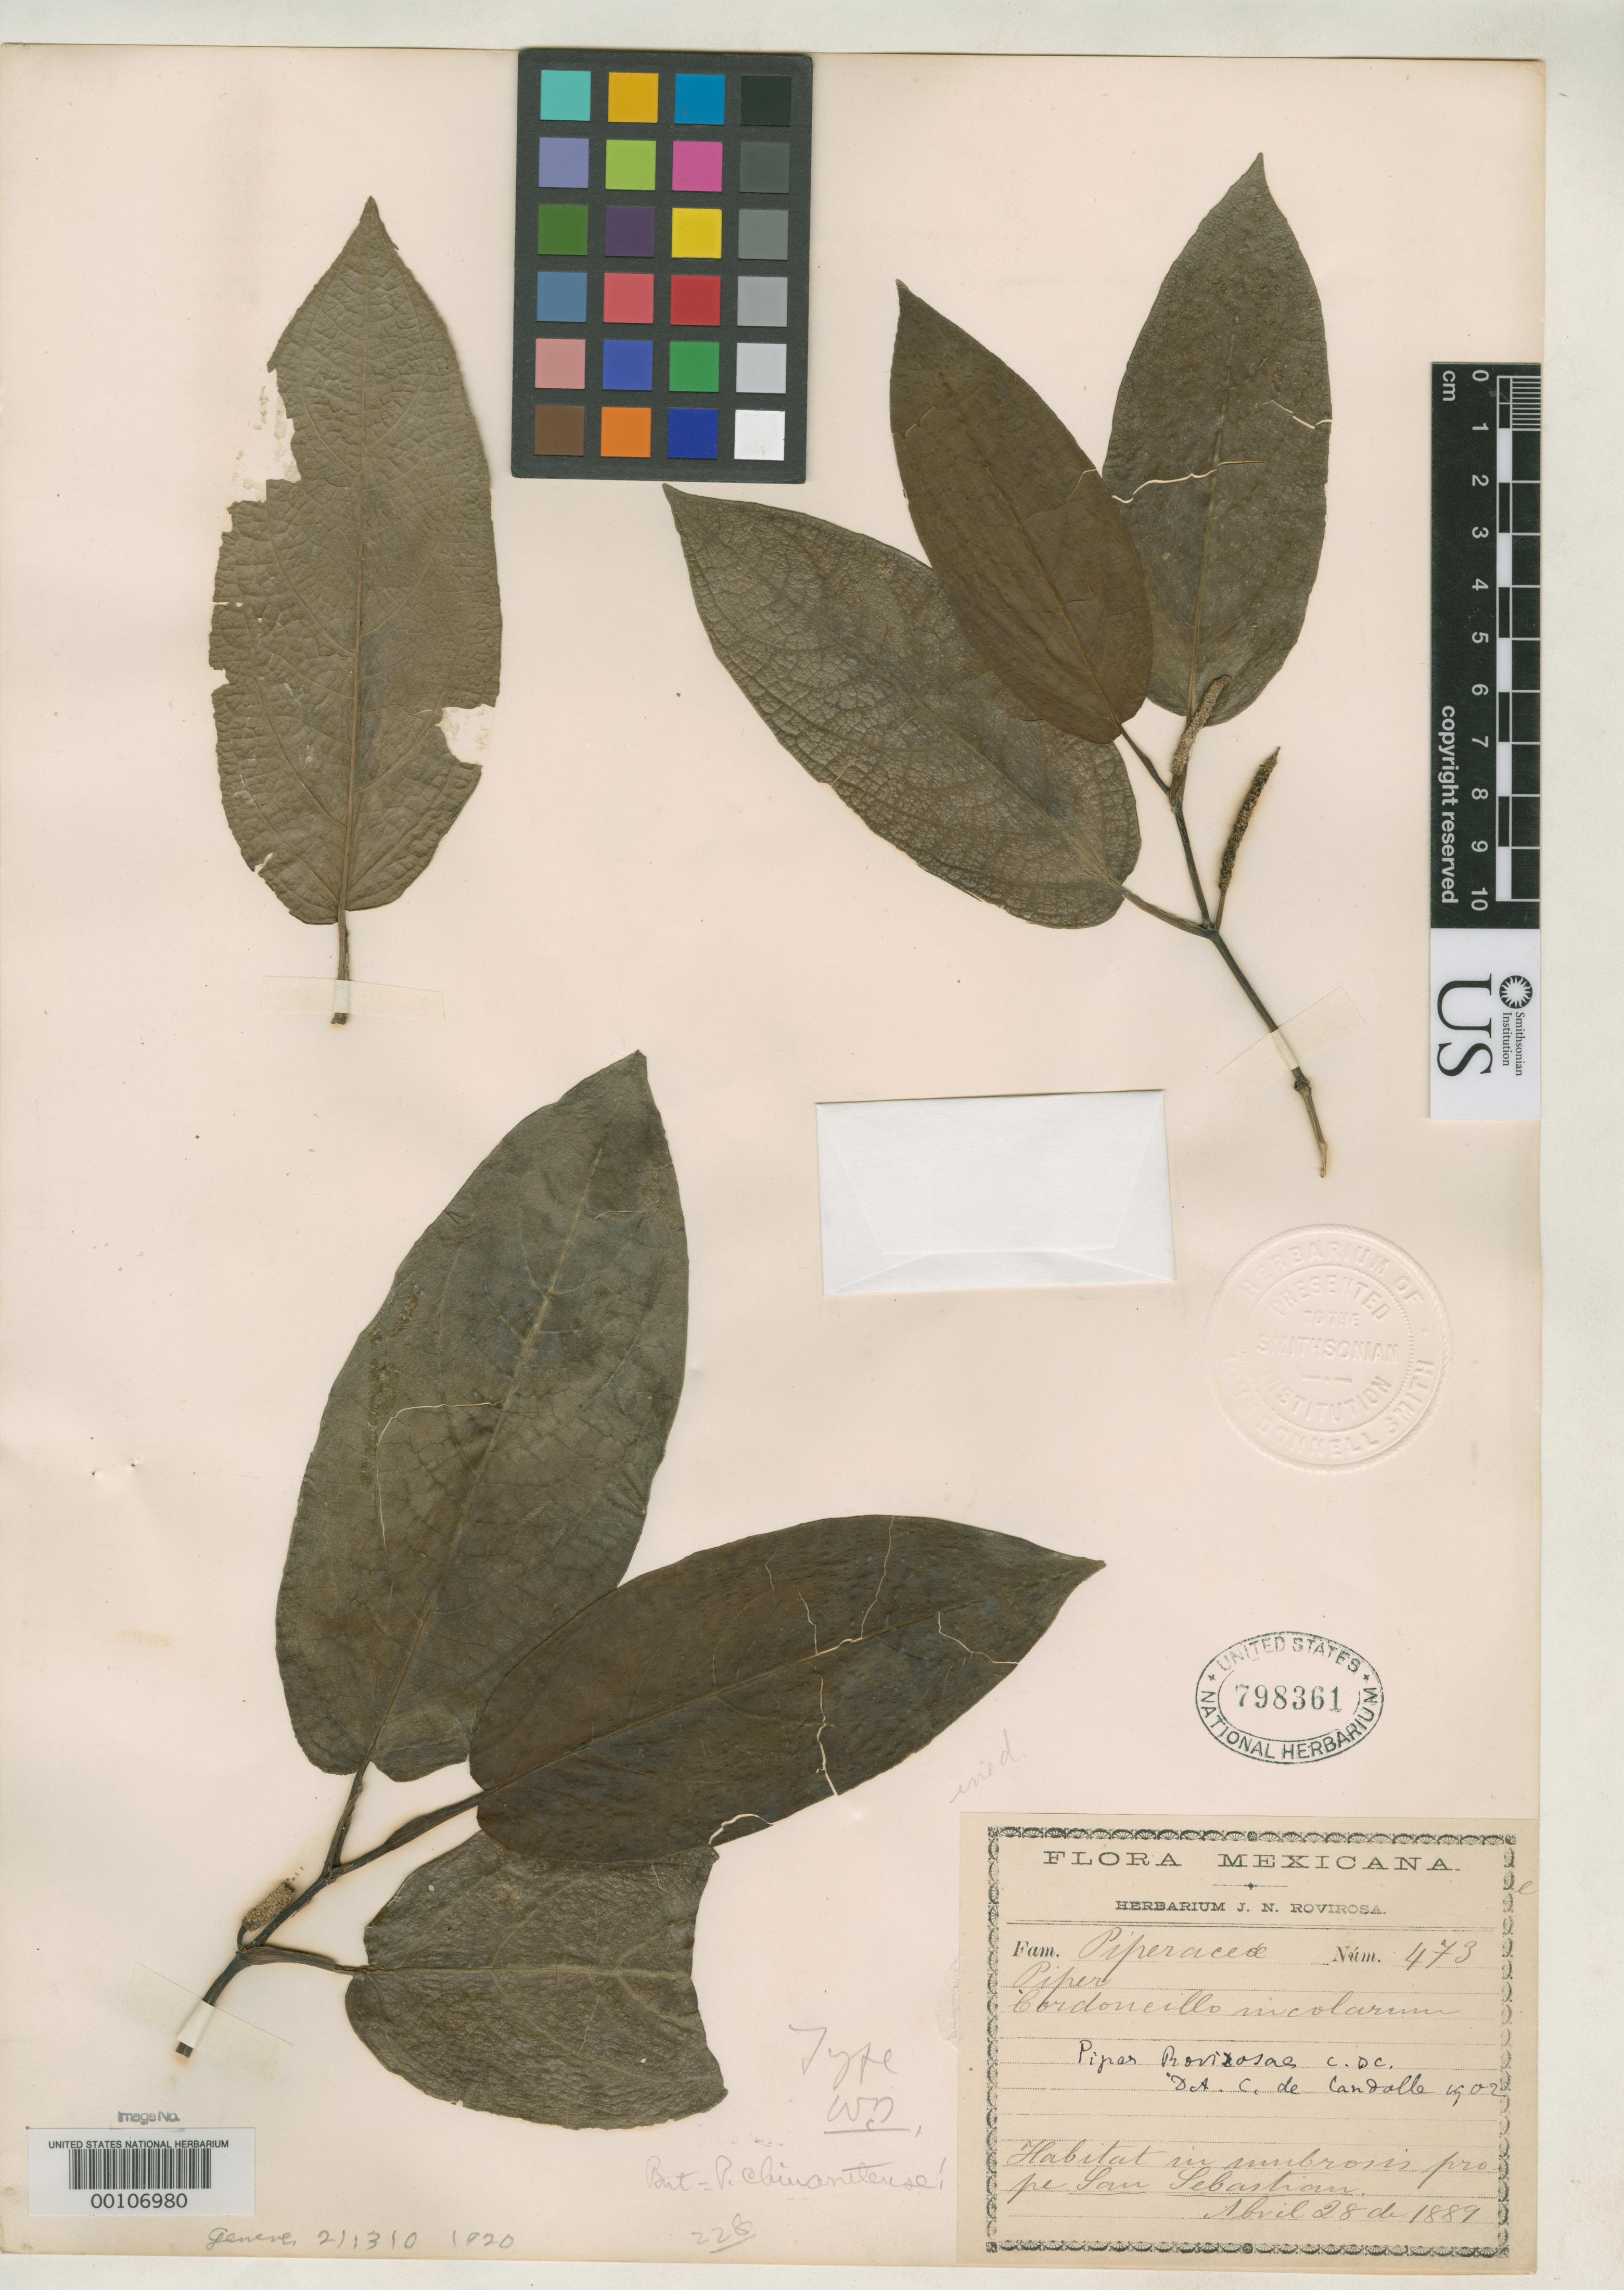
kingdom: Plantae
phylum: Tracheophyta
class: Magnoliopsida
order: Piperales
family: Piperaceae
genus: Piper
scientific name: Piper rovirosae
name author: C. DC.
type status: Possible Holotype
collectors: J. N. Rovirosa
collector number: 473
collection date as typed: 28 Apr 1889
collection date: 1889-04-28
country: Mexico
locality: San Sebastian.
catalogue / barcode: US 798361